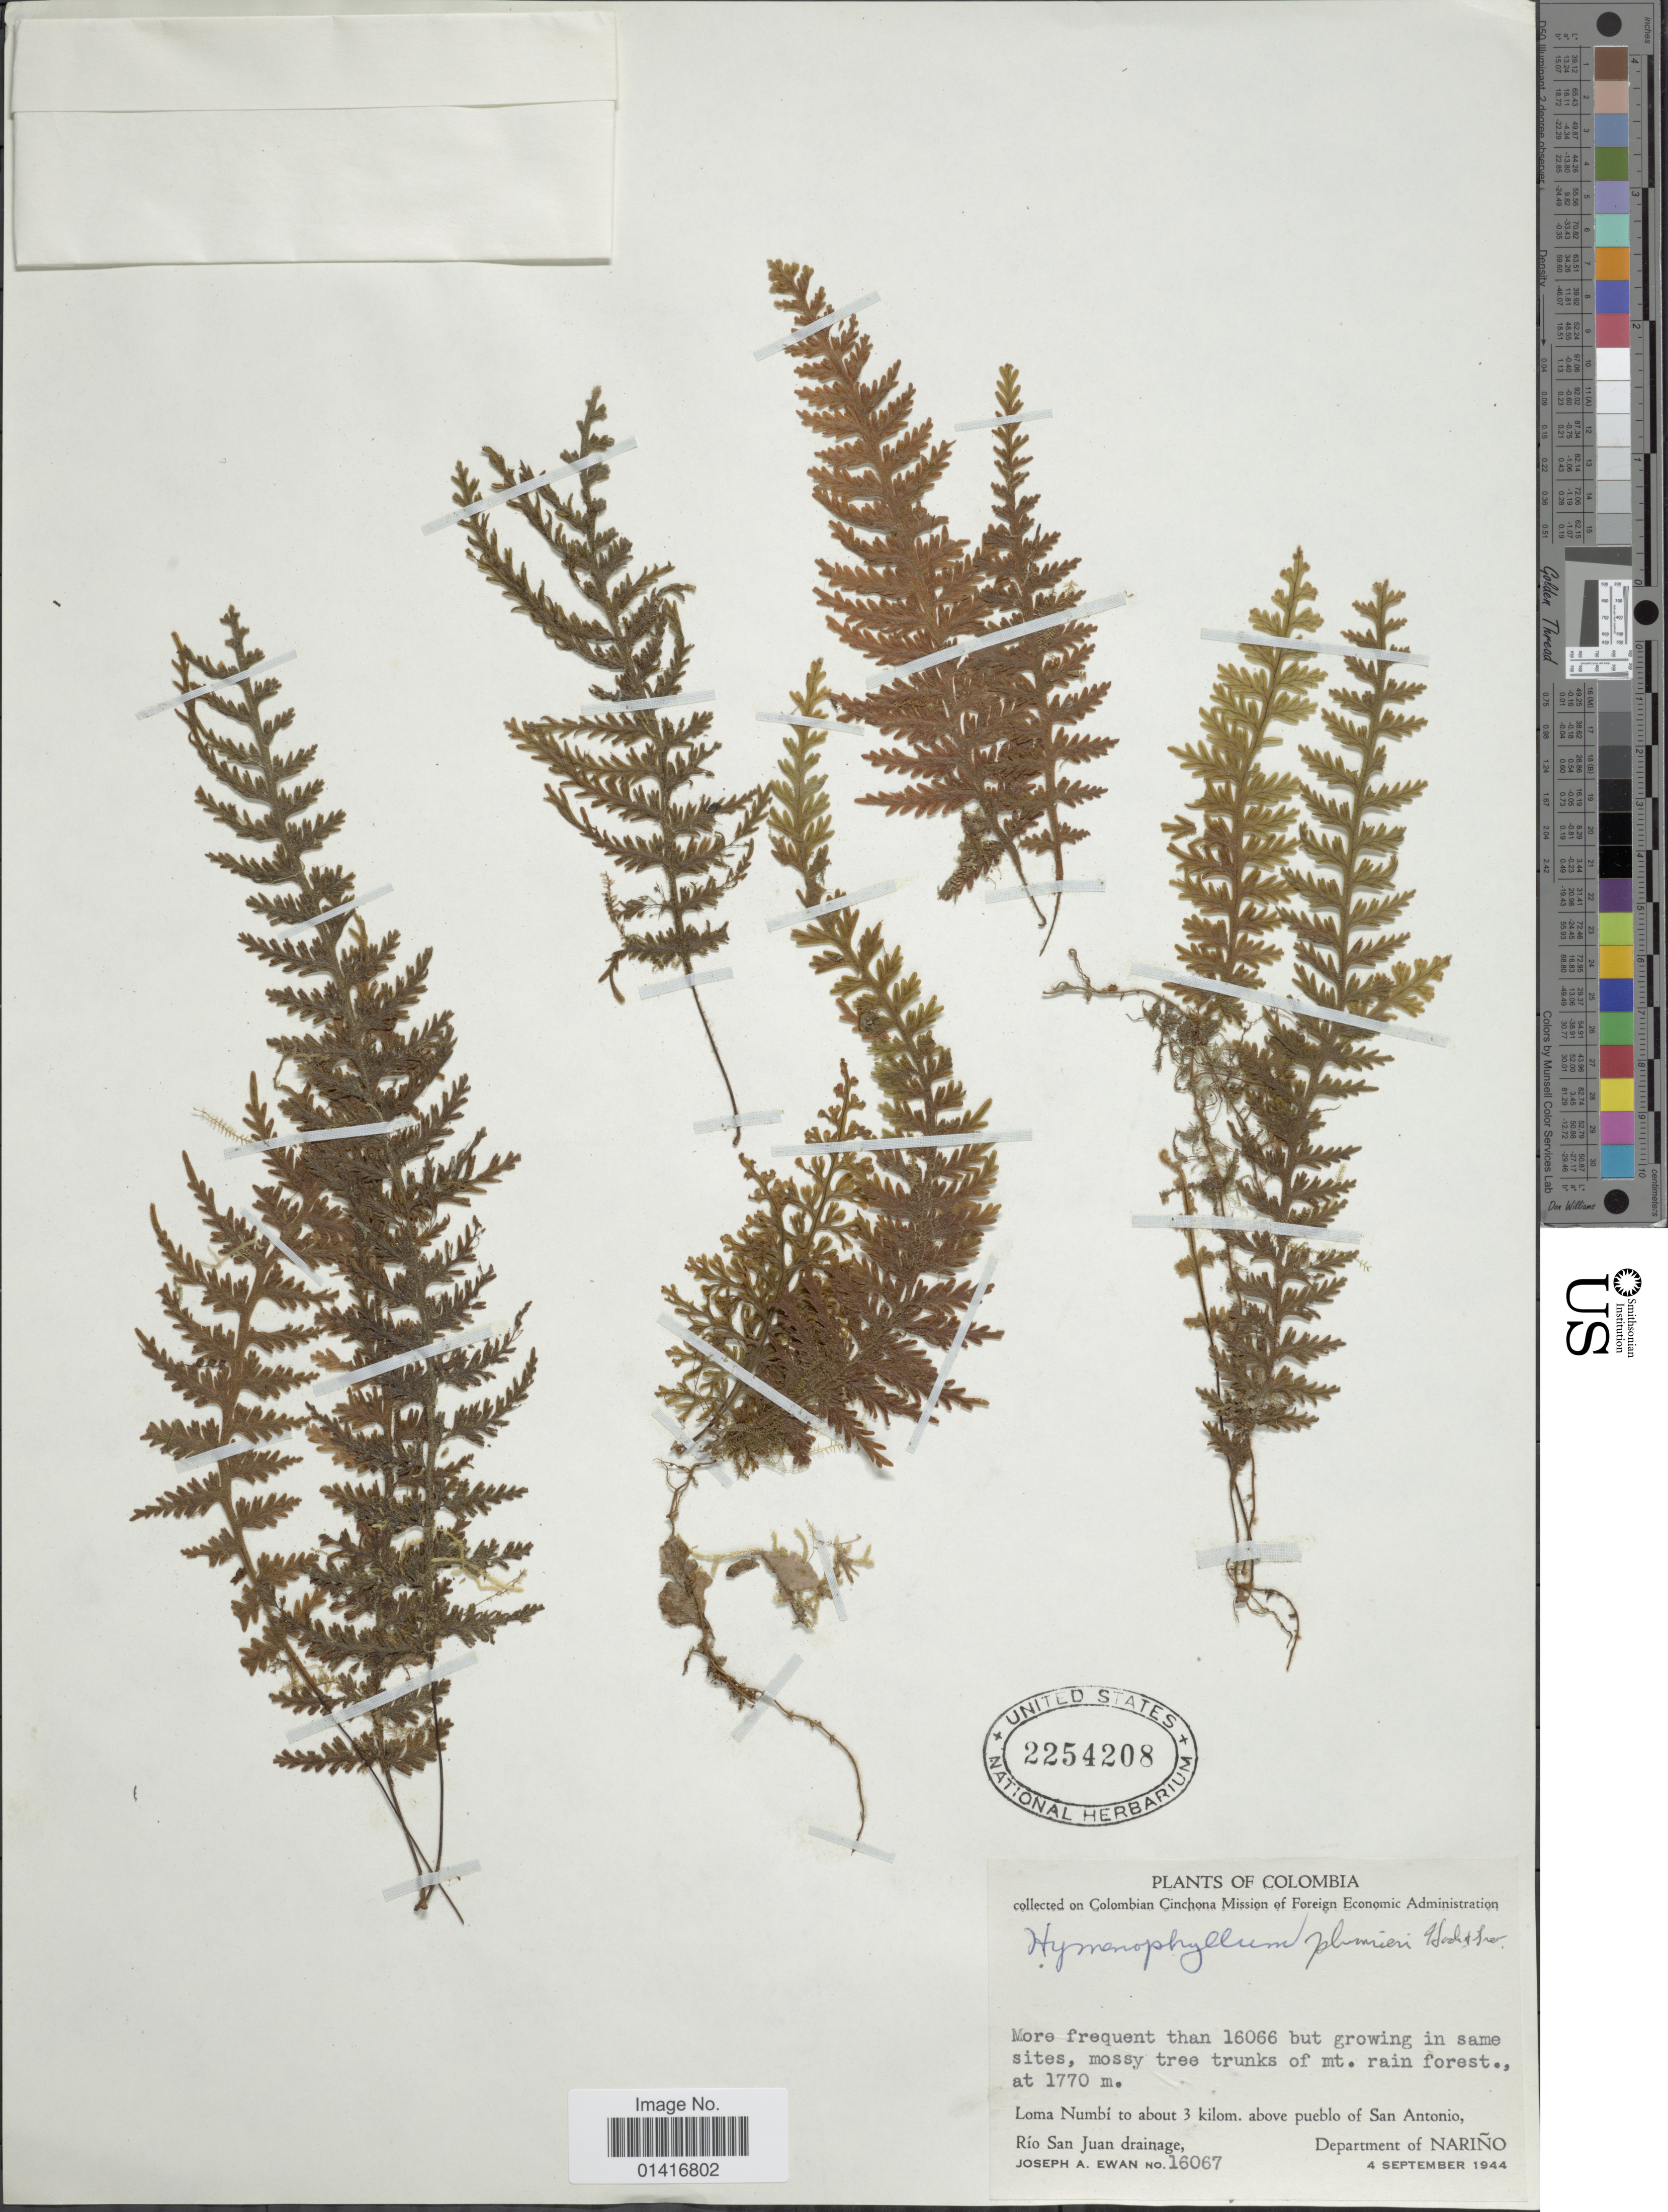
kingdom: Plantae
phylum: Tracheophyta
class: Polypodiopsida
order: Hymenophyllales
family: Hymenophyllaceae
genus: Hymenophyllum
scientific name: Hymenophyllum plumieri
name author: Hook. & Grev.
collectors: J. A. Ewan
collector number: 16067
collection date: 1944-09-04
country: Colombia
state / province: Nariño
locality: Loma Numbi to about 3 kilom. above pueblo of San Antonio. Río San Juan drainage. Department of Nariño.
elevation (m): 1770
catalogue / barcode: US 2254208